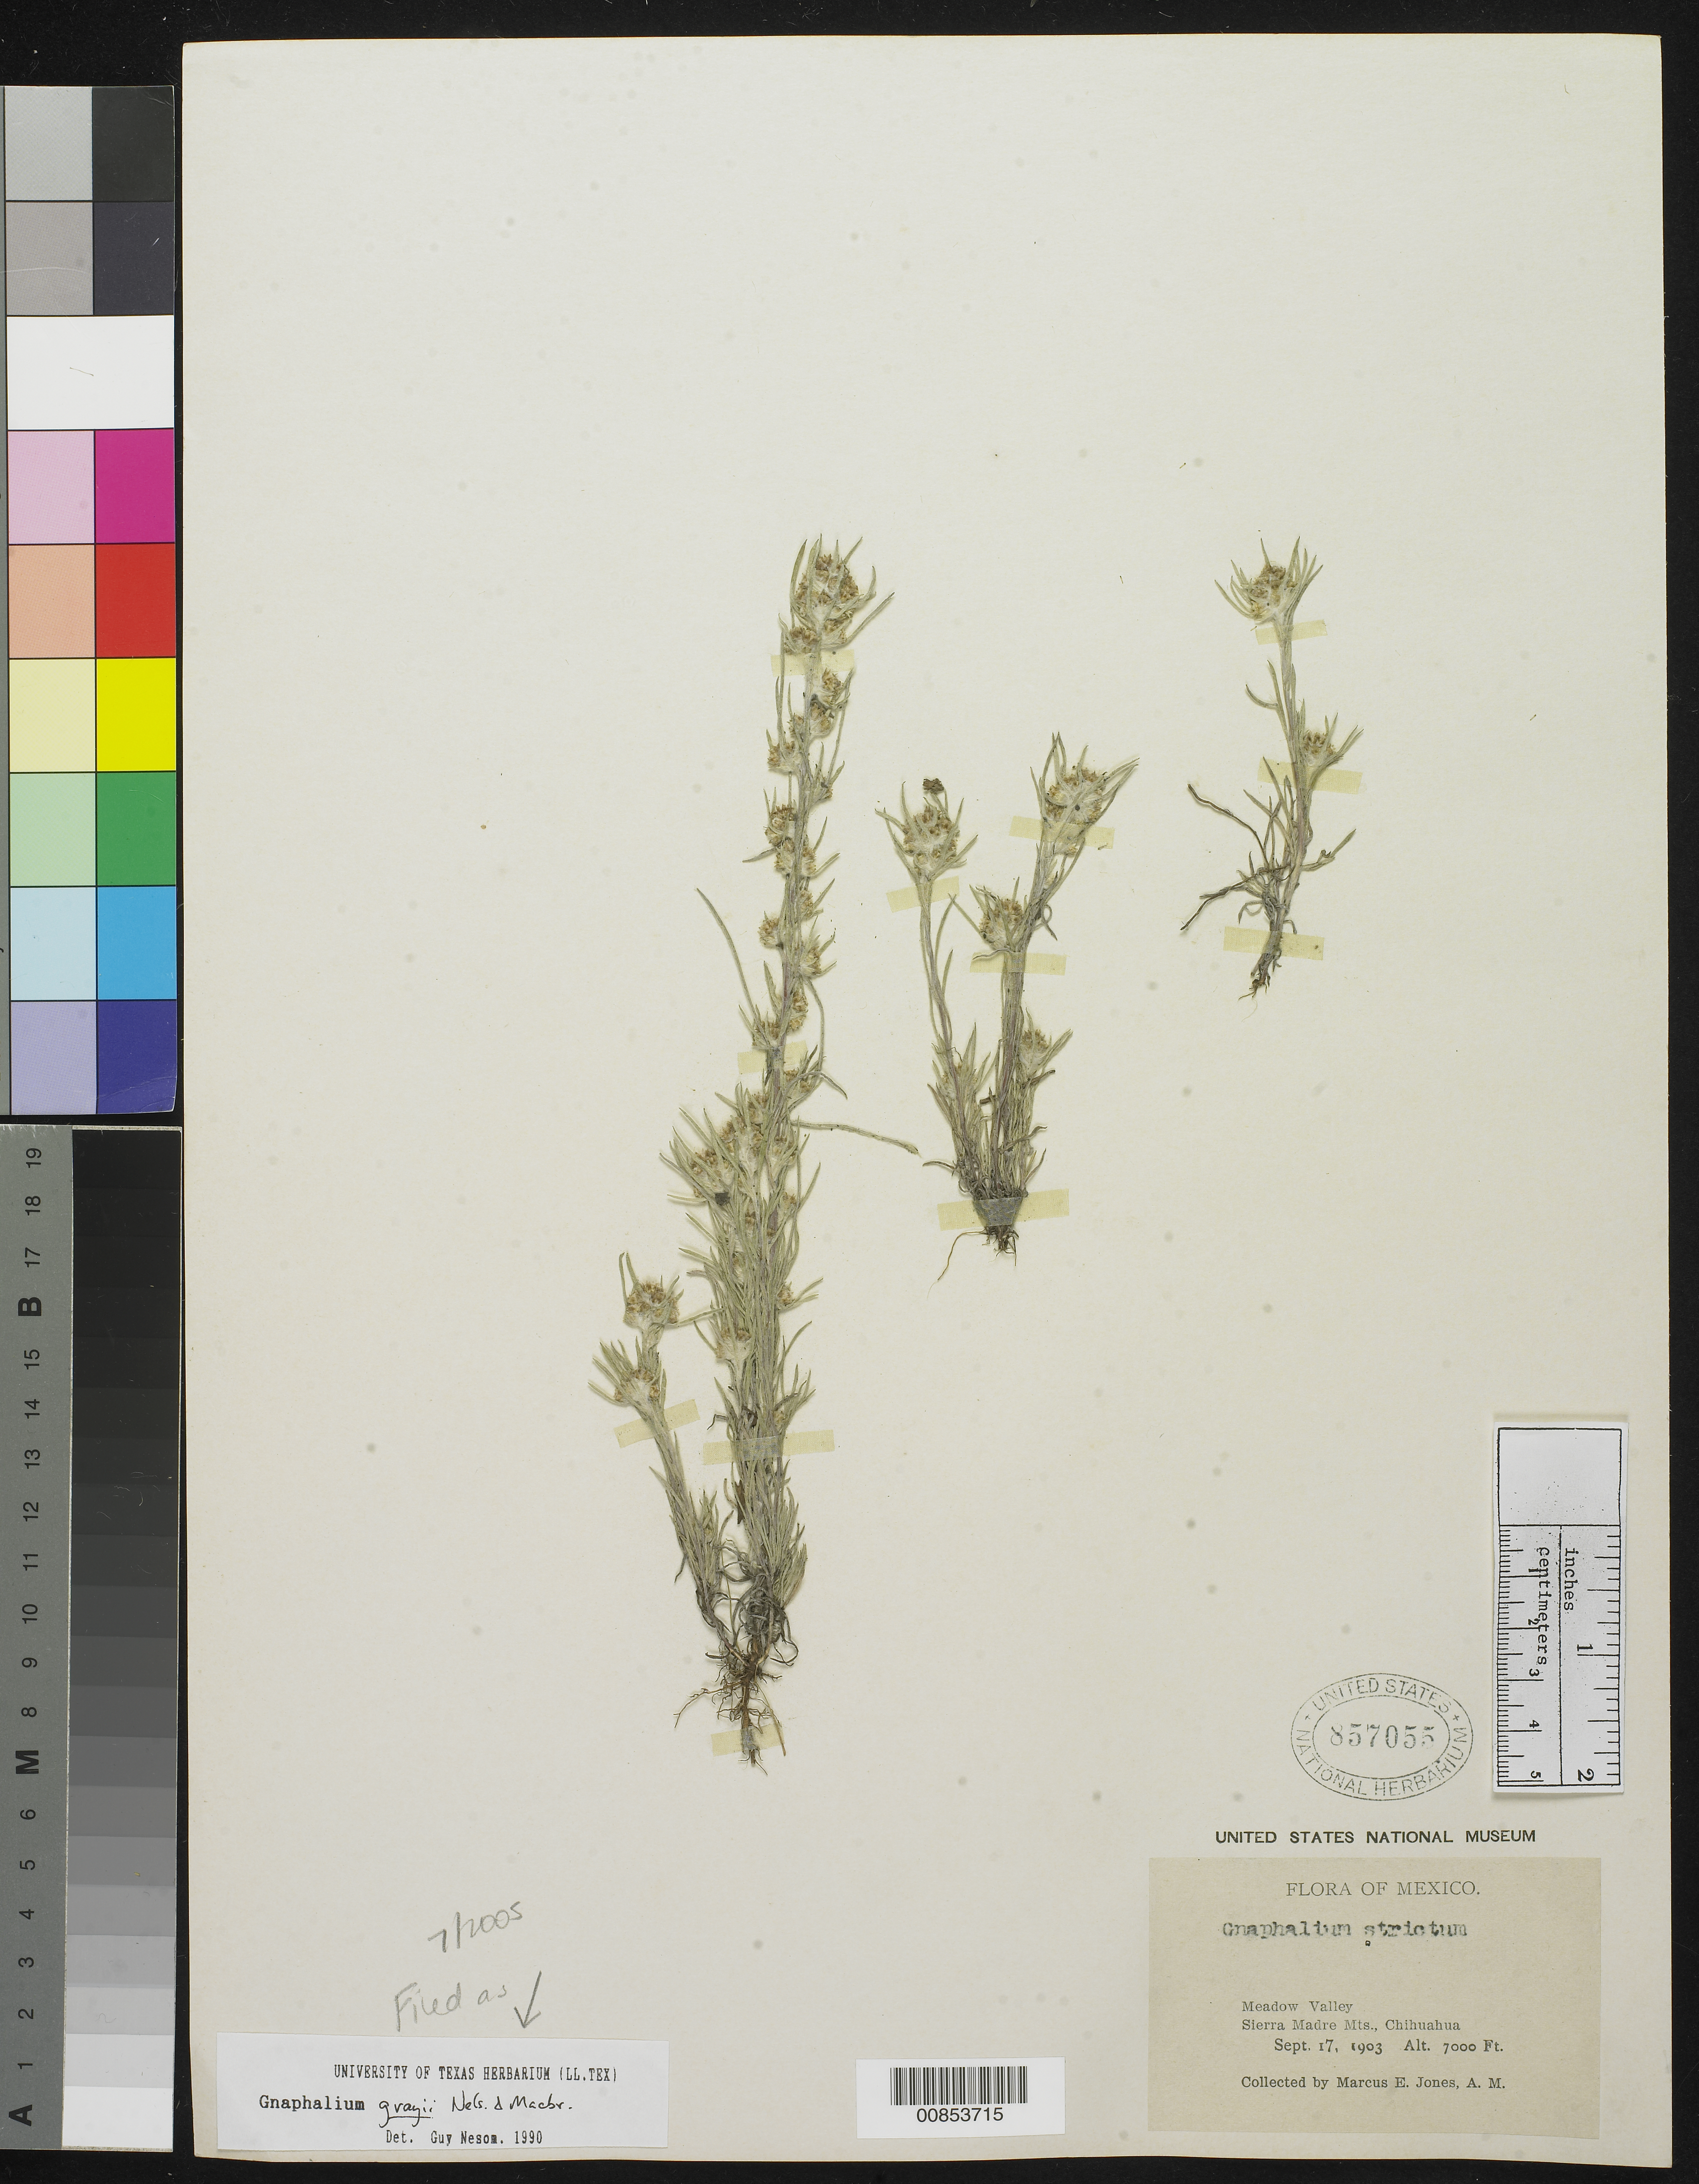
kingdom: Plantae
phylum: Tracheophyta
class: Magnoliopsida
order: Asterales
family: Asteraceae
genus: Gnaphalium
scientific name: Gnaphalium grayi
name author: A. Nelson & J.F. Macbr.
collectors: M. E. Jones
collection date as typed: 17 Sep 1903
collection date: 1903-09-17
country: Mexico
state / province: Chihuahua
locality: Meadow Valley. Sierra Madre Mts., Chihuahua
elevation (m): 2134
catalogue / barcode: US 857055